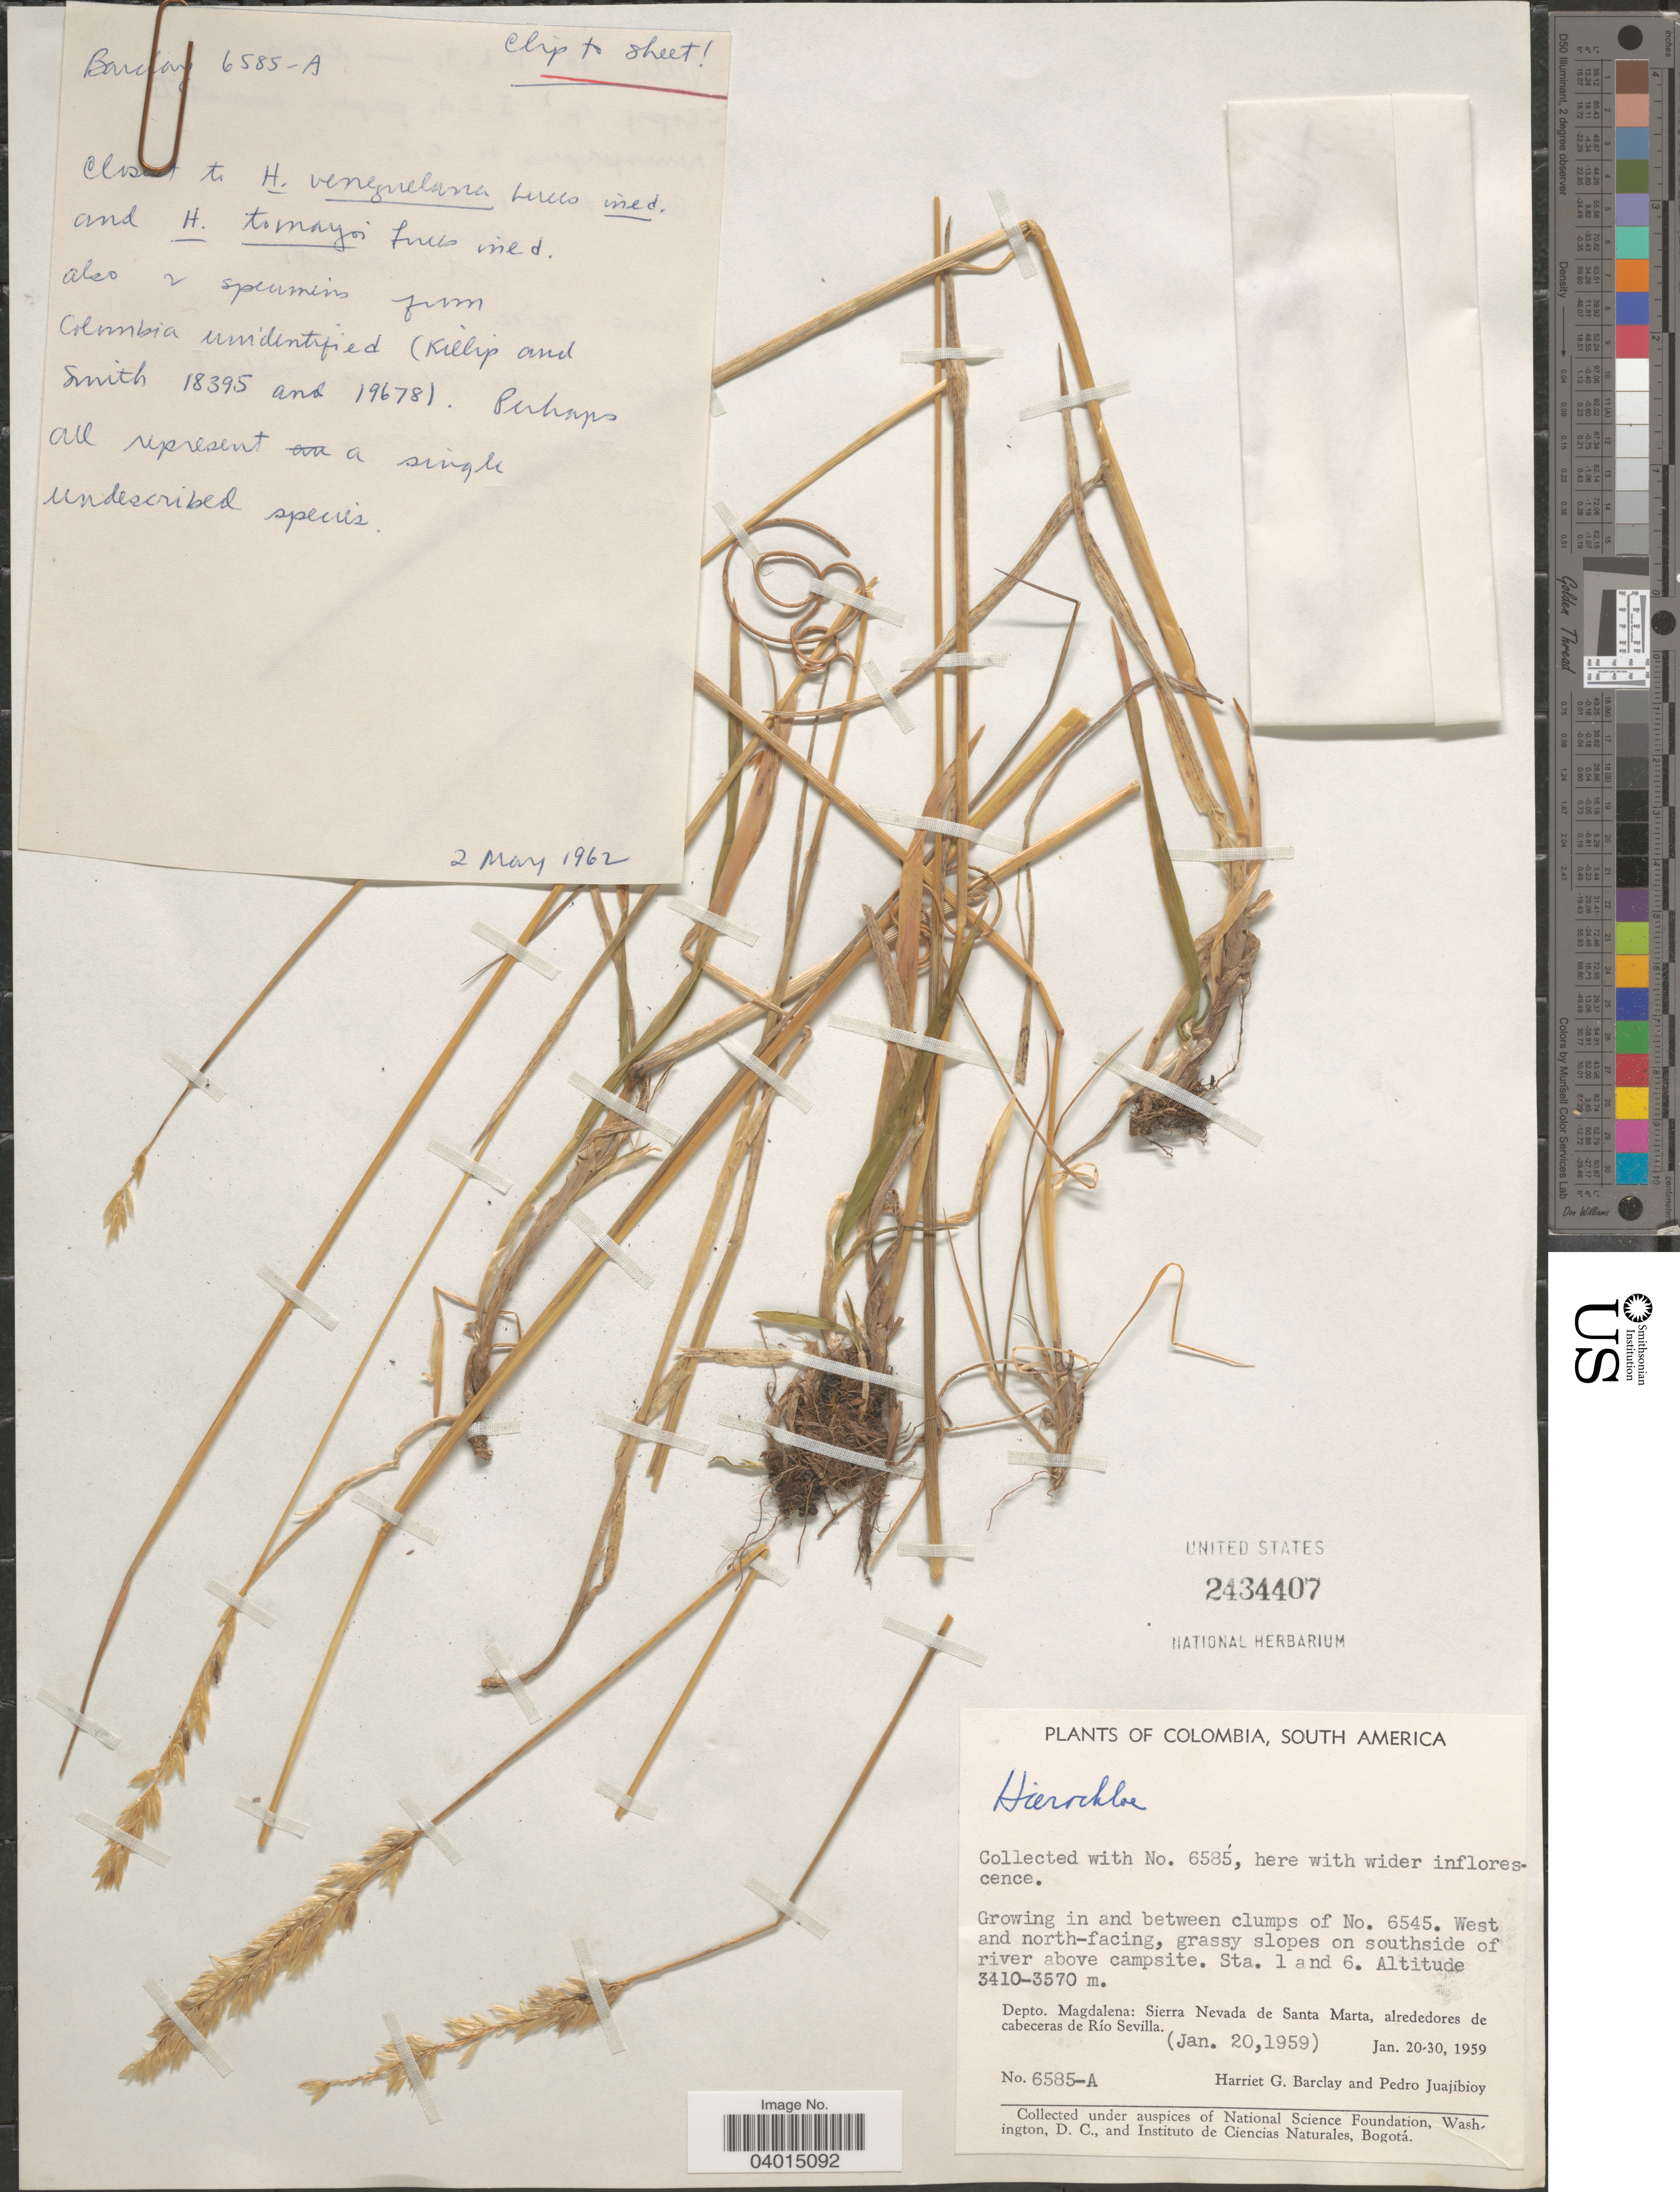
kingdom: Plantae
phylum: Tracheophyta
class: Liliopsida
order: Poales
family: Poaceae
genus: Anthoxanthum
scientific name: Anthoxanthum davidsei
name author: (R.W. Pohl) Veldkamp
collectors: H. G. Barclay & P. Juajibioy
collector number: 6585-A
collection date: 1959-01-20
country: Colombia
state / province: Magdalena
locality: West and north-facing, grassy slopes on southside of river above campsite. Sta. 1 and 6. Depto. Magdalena: Sierra Nevada de Santa Marta, alrededores de cabeceras de Río Sevilla.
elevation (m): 3410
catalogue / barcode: US 2434407